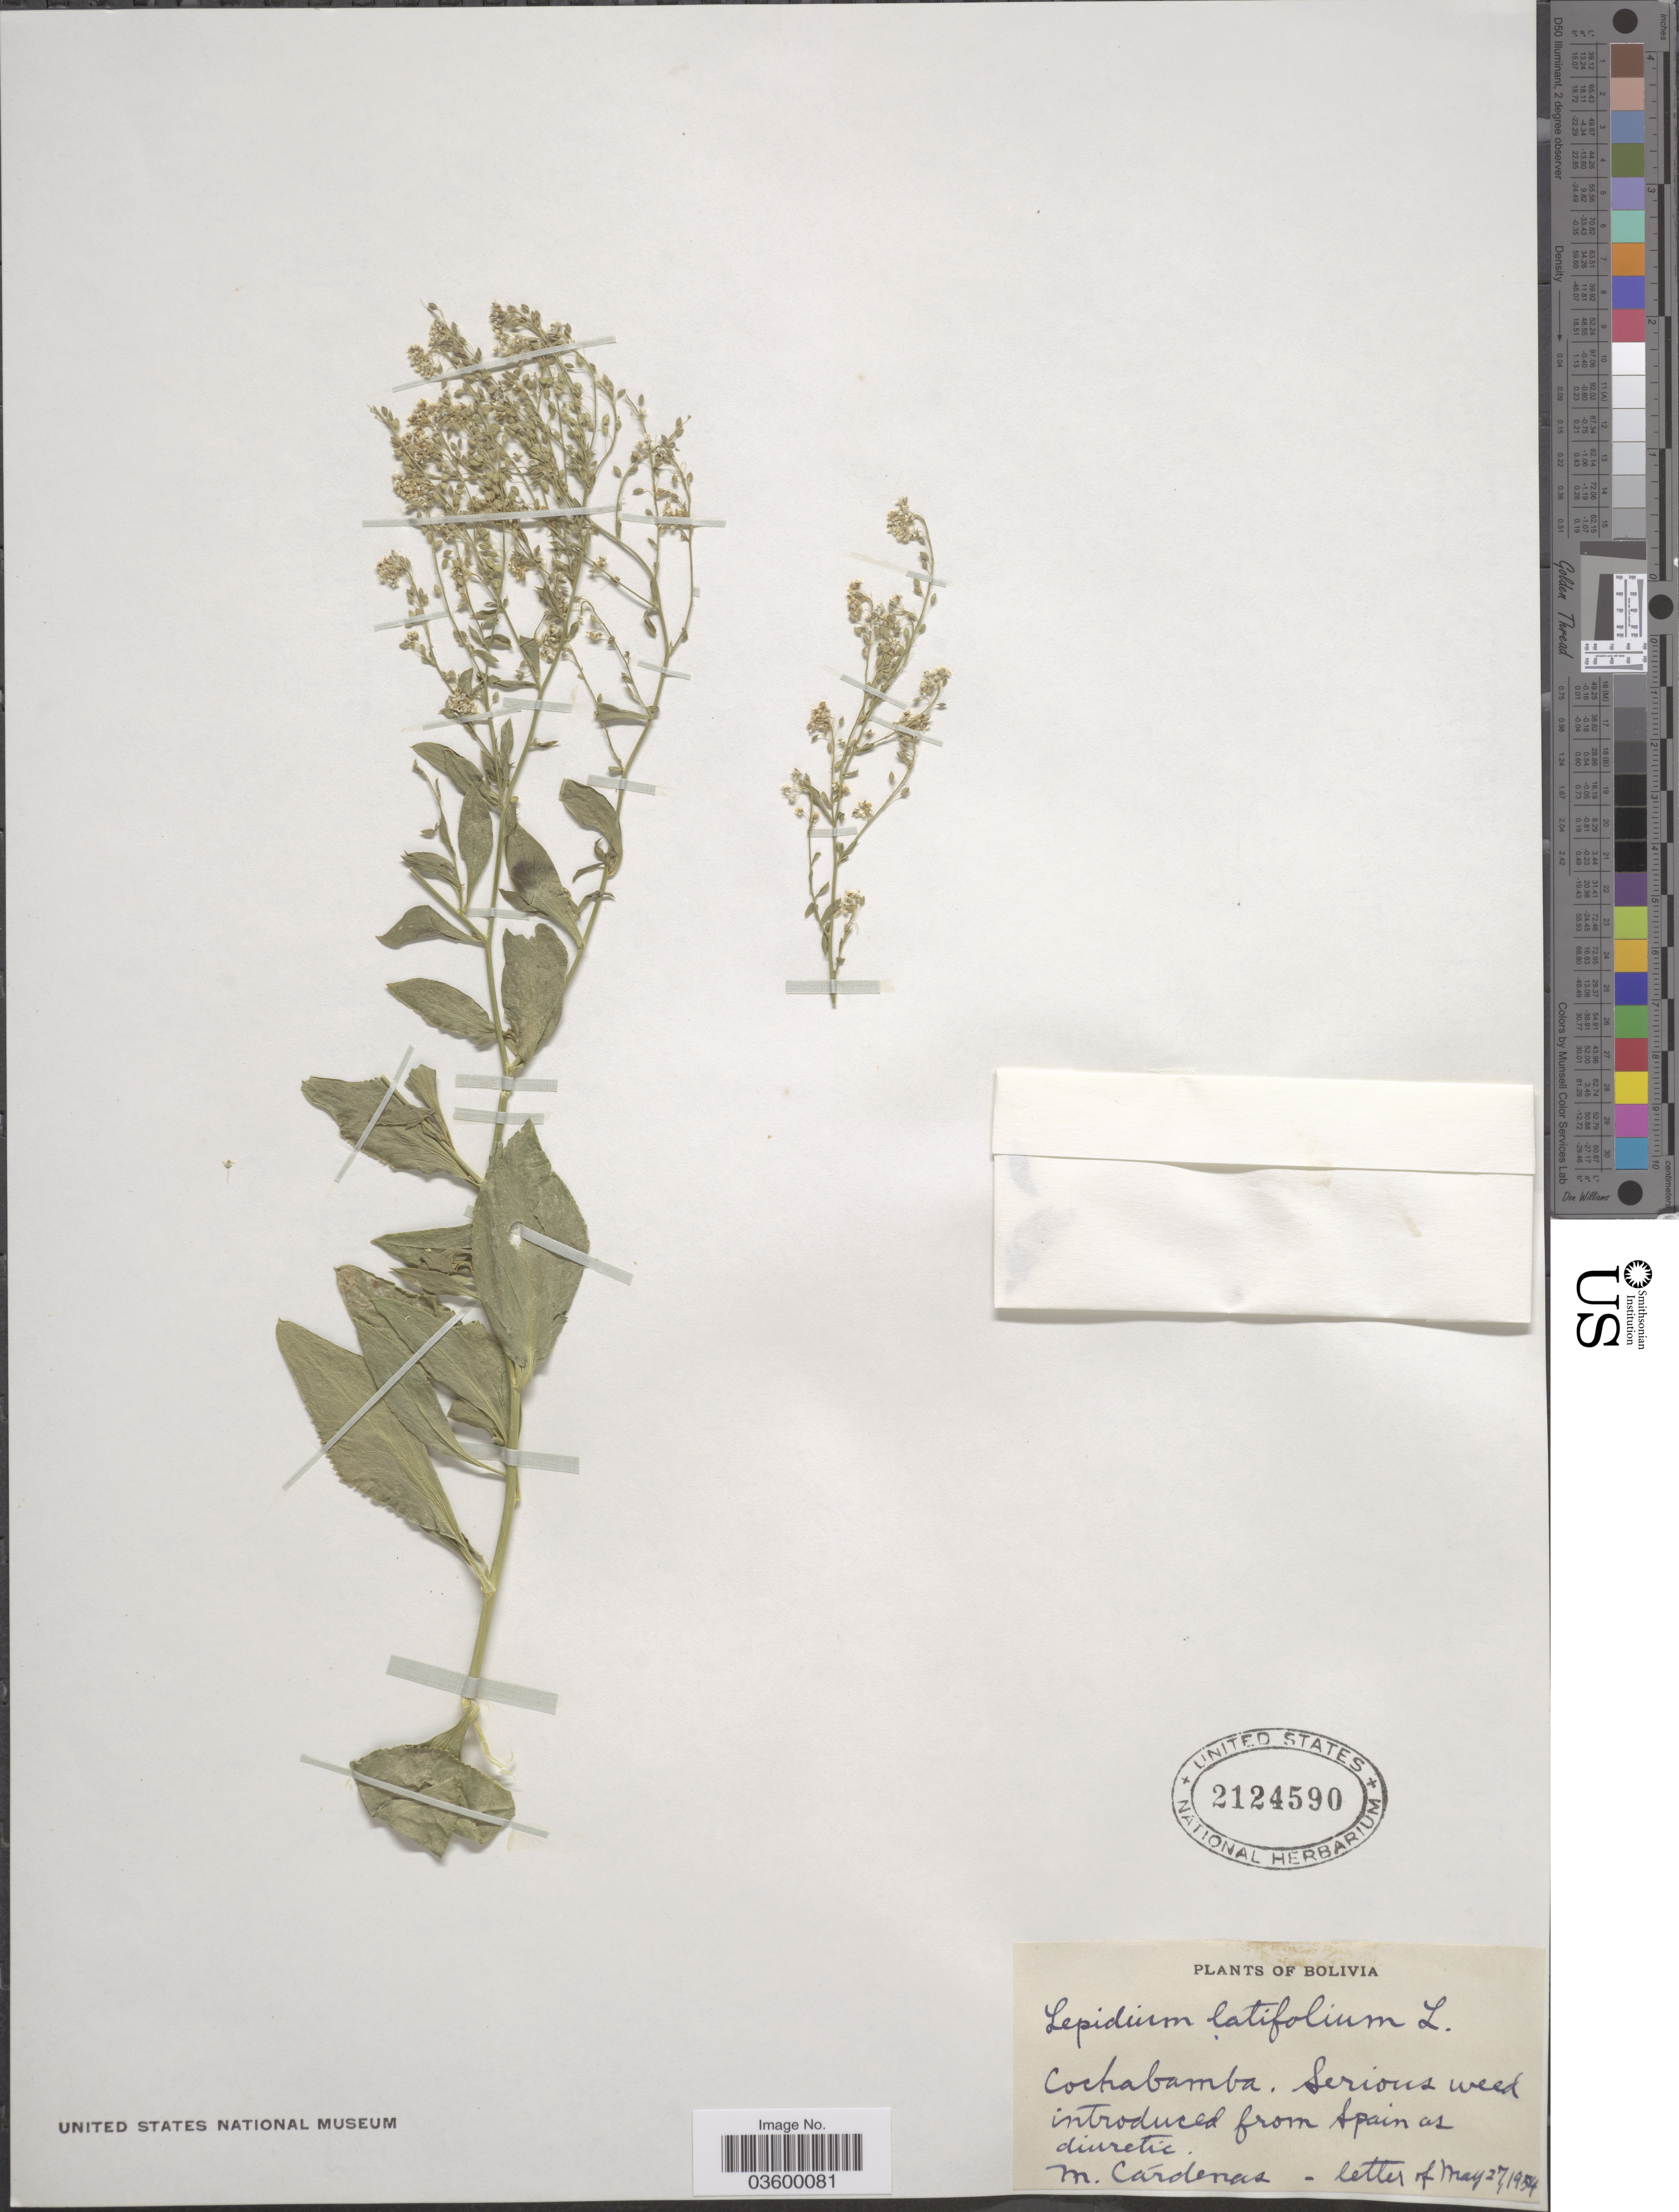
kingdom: Plantae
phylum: Tracheophyta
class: Magnoliopsida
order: Brassicales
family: Brassicaceae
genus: Lepidium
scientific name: Lepidium latifolium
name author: L.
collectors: M. Cárdenas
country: Bolivia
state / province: Cochabamba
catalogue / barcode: US 2124590